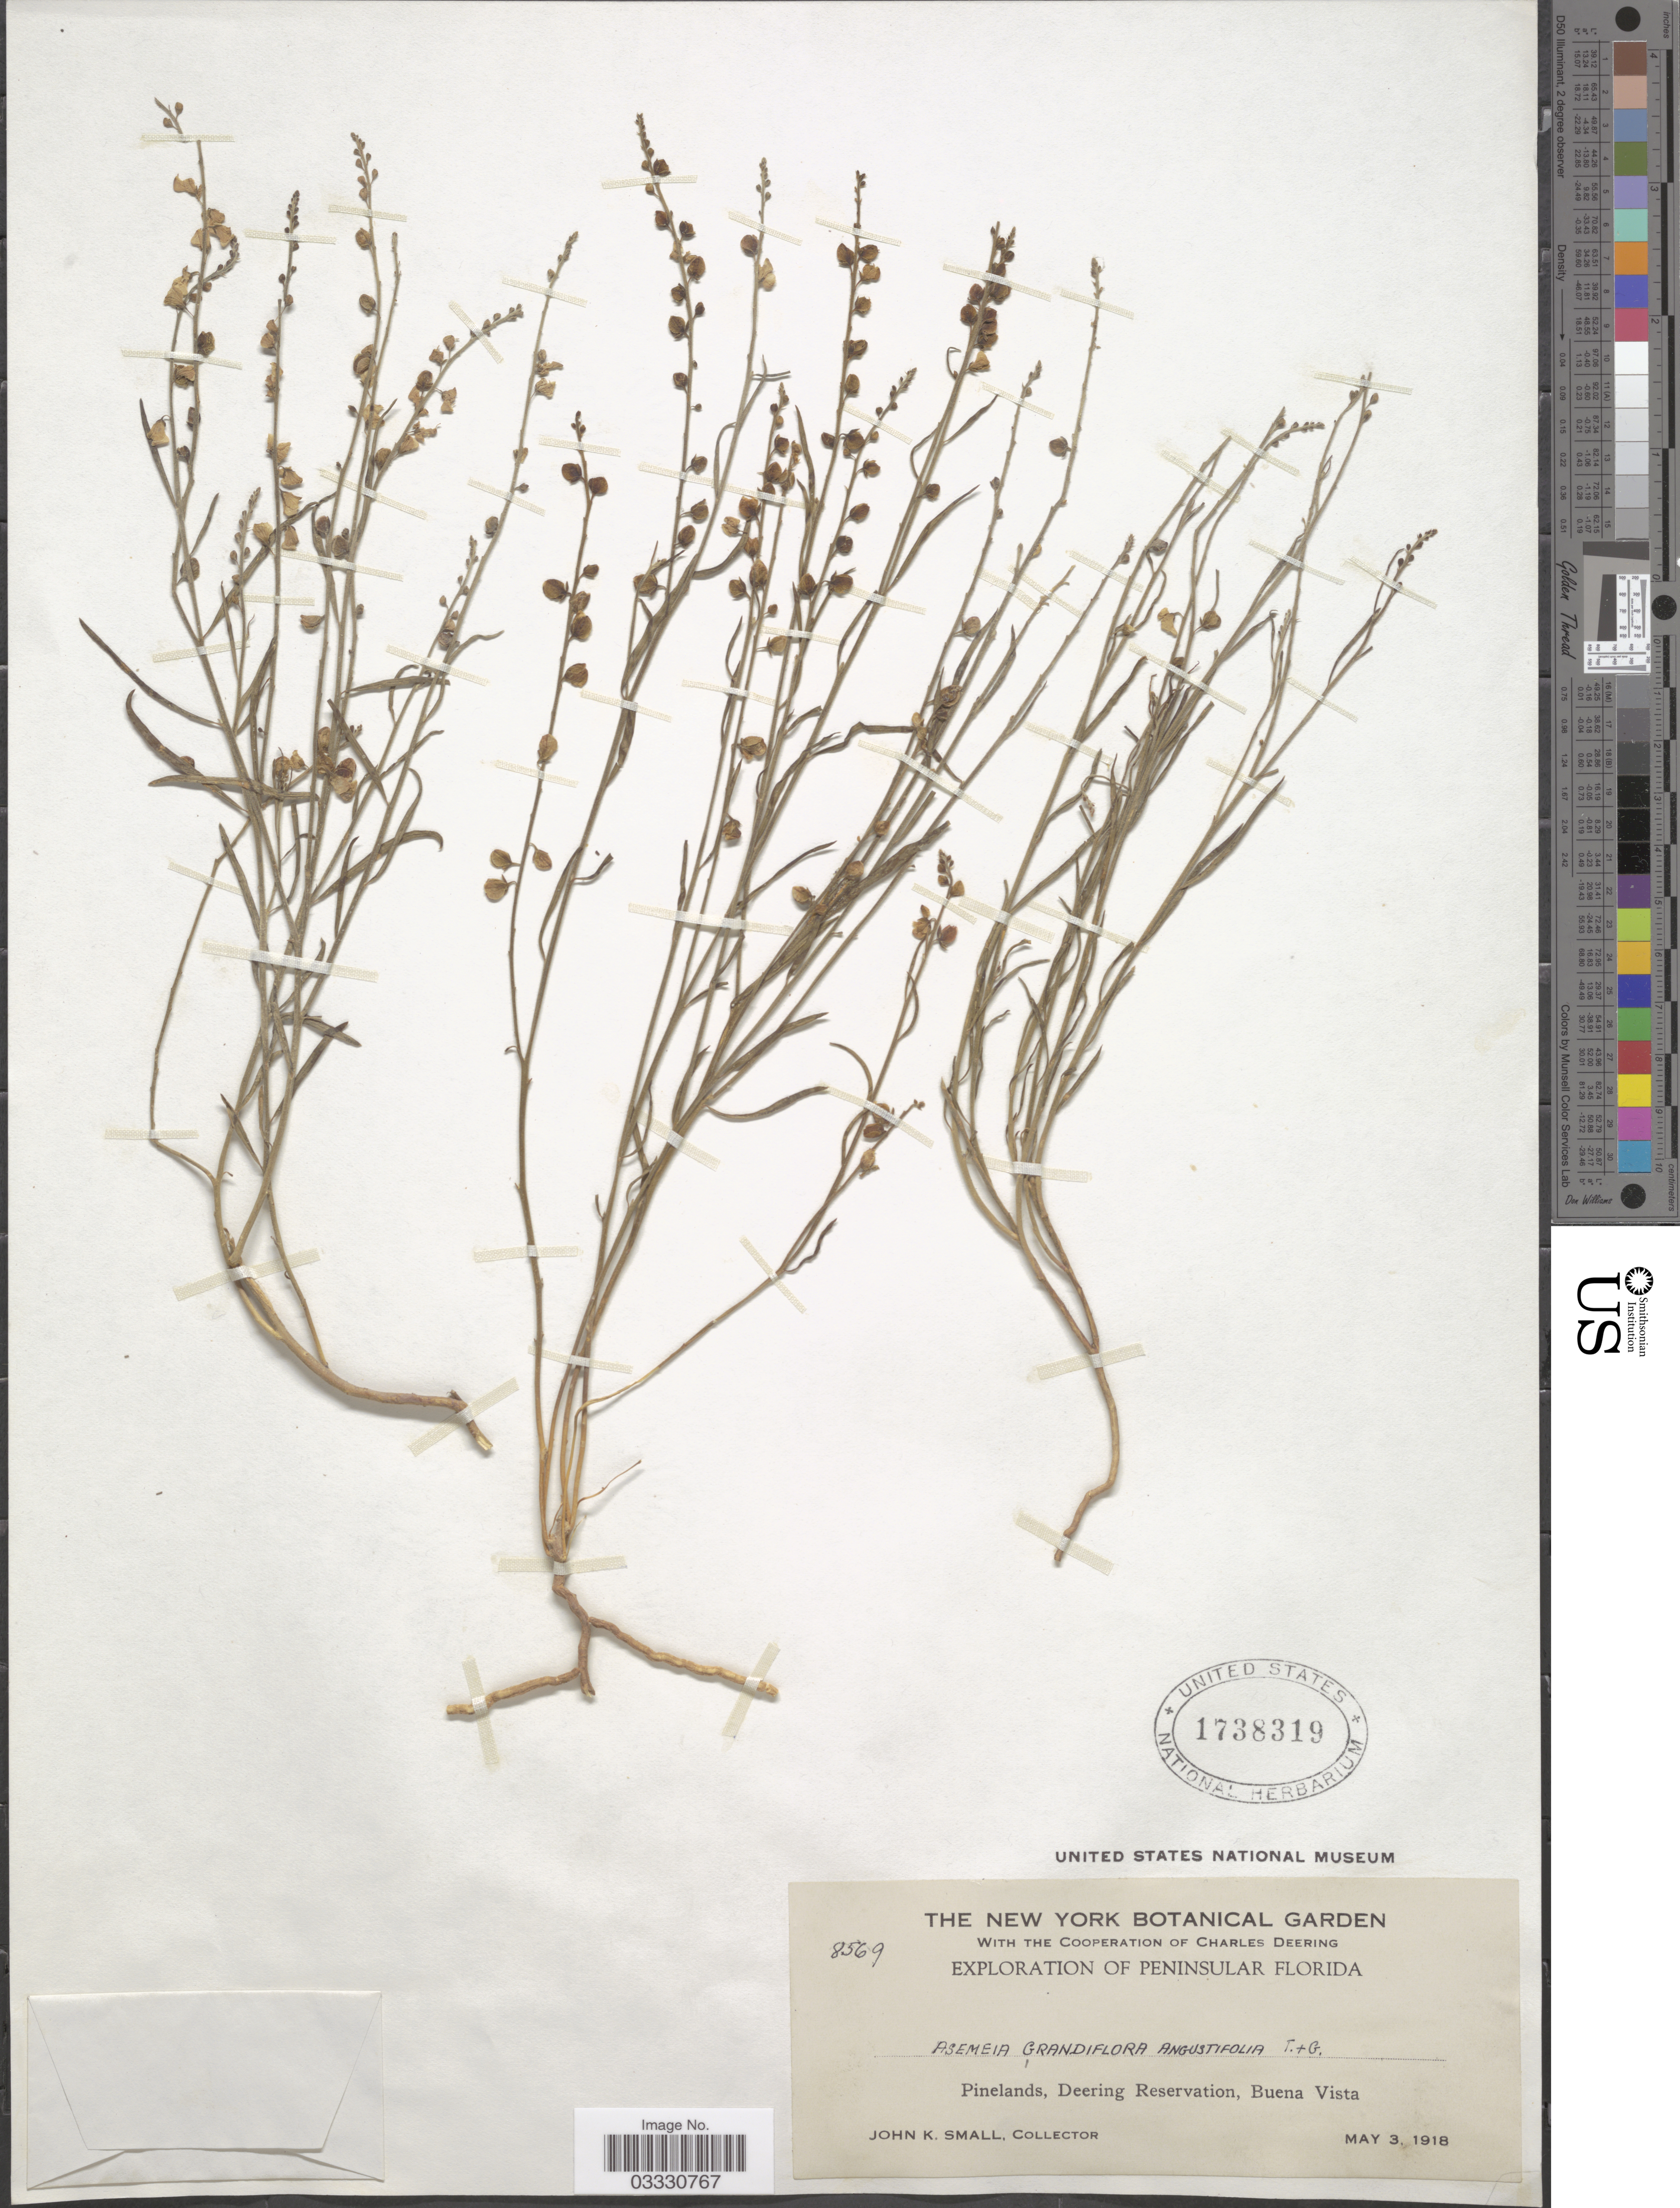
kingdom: Plantae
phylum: Tracheophyta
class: Magnoliopsida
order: Fabales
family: Polygalaceae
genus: Asemeia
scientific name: Asemeia grandiflora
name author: (Walter) Small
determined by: Strong, Mark T., (BOT), Smithsonian Institution - National Museum of Natural History (UNITED STATES)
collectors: J. K. Small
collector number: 8569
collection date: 1918-05-03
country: United States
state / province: Florida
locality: Peninsular Florida. Pinelands, Deering Reservation, Buena Vista.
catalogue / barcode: US 1738319